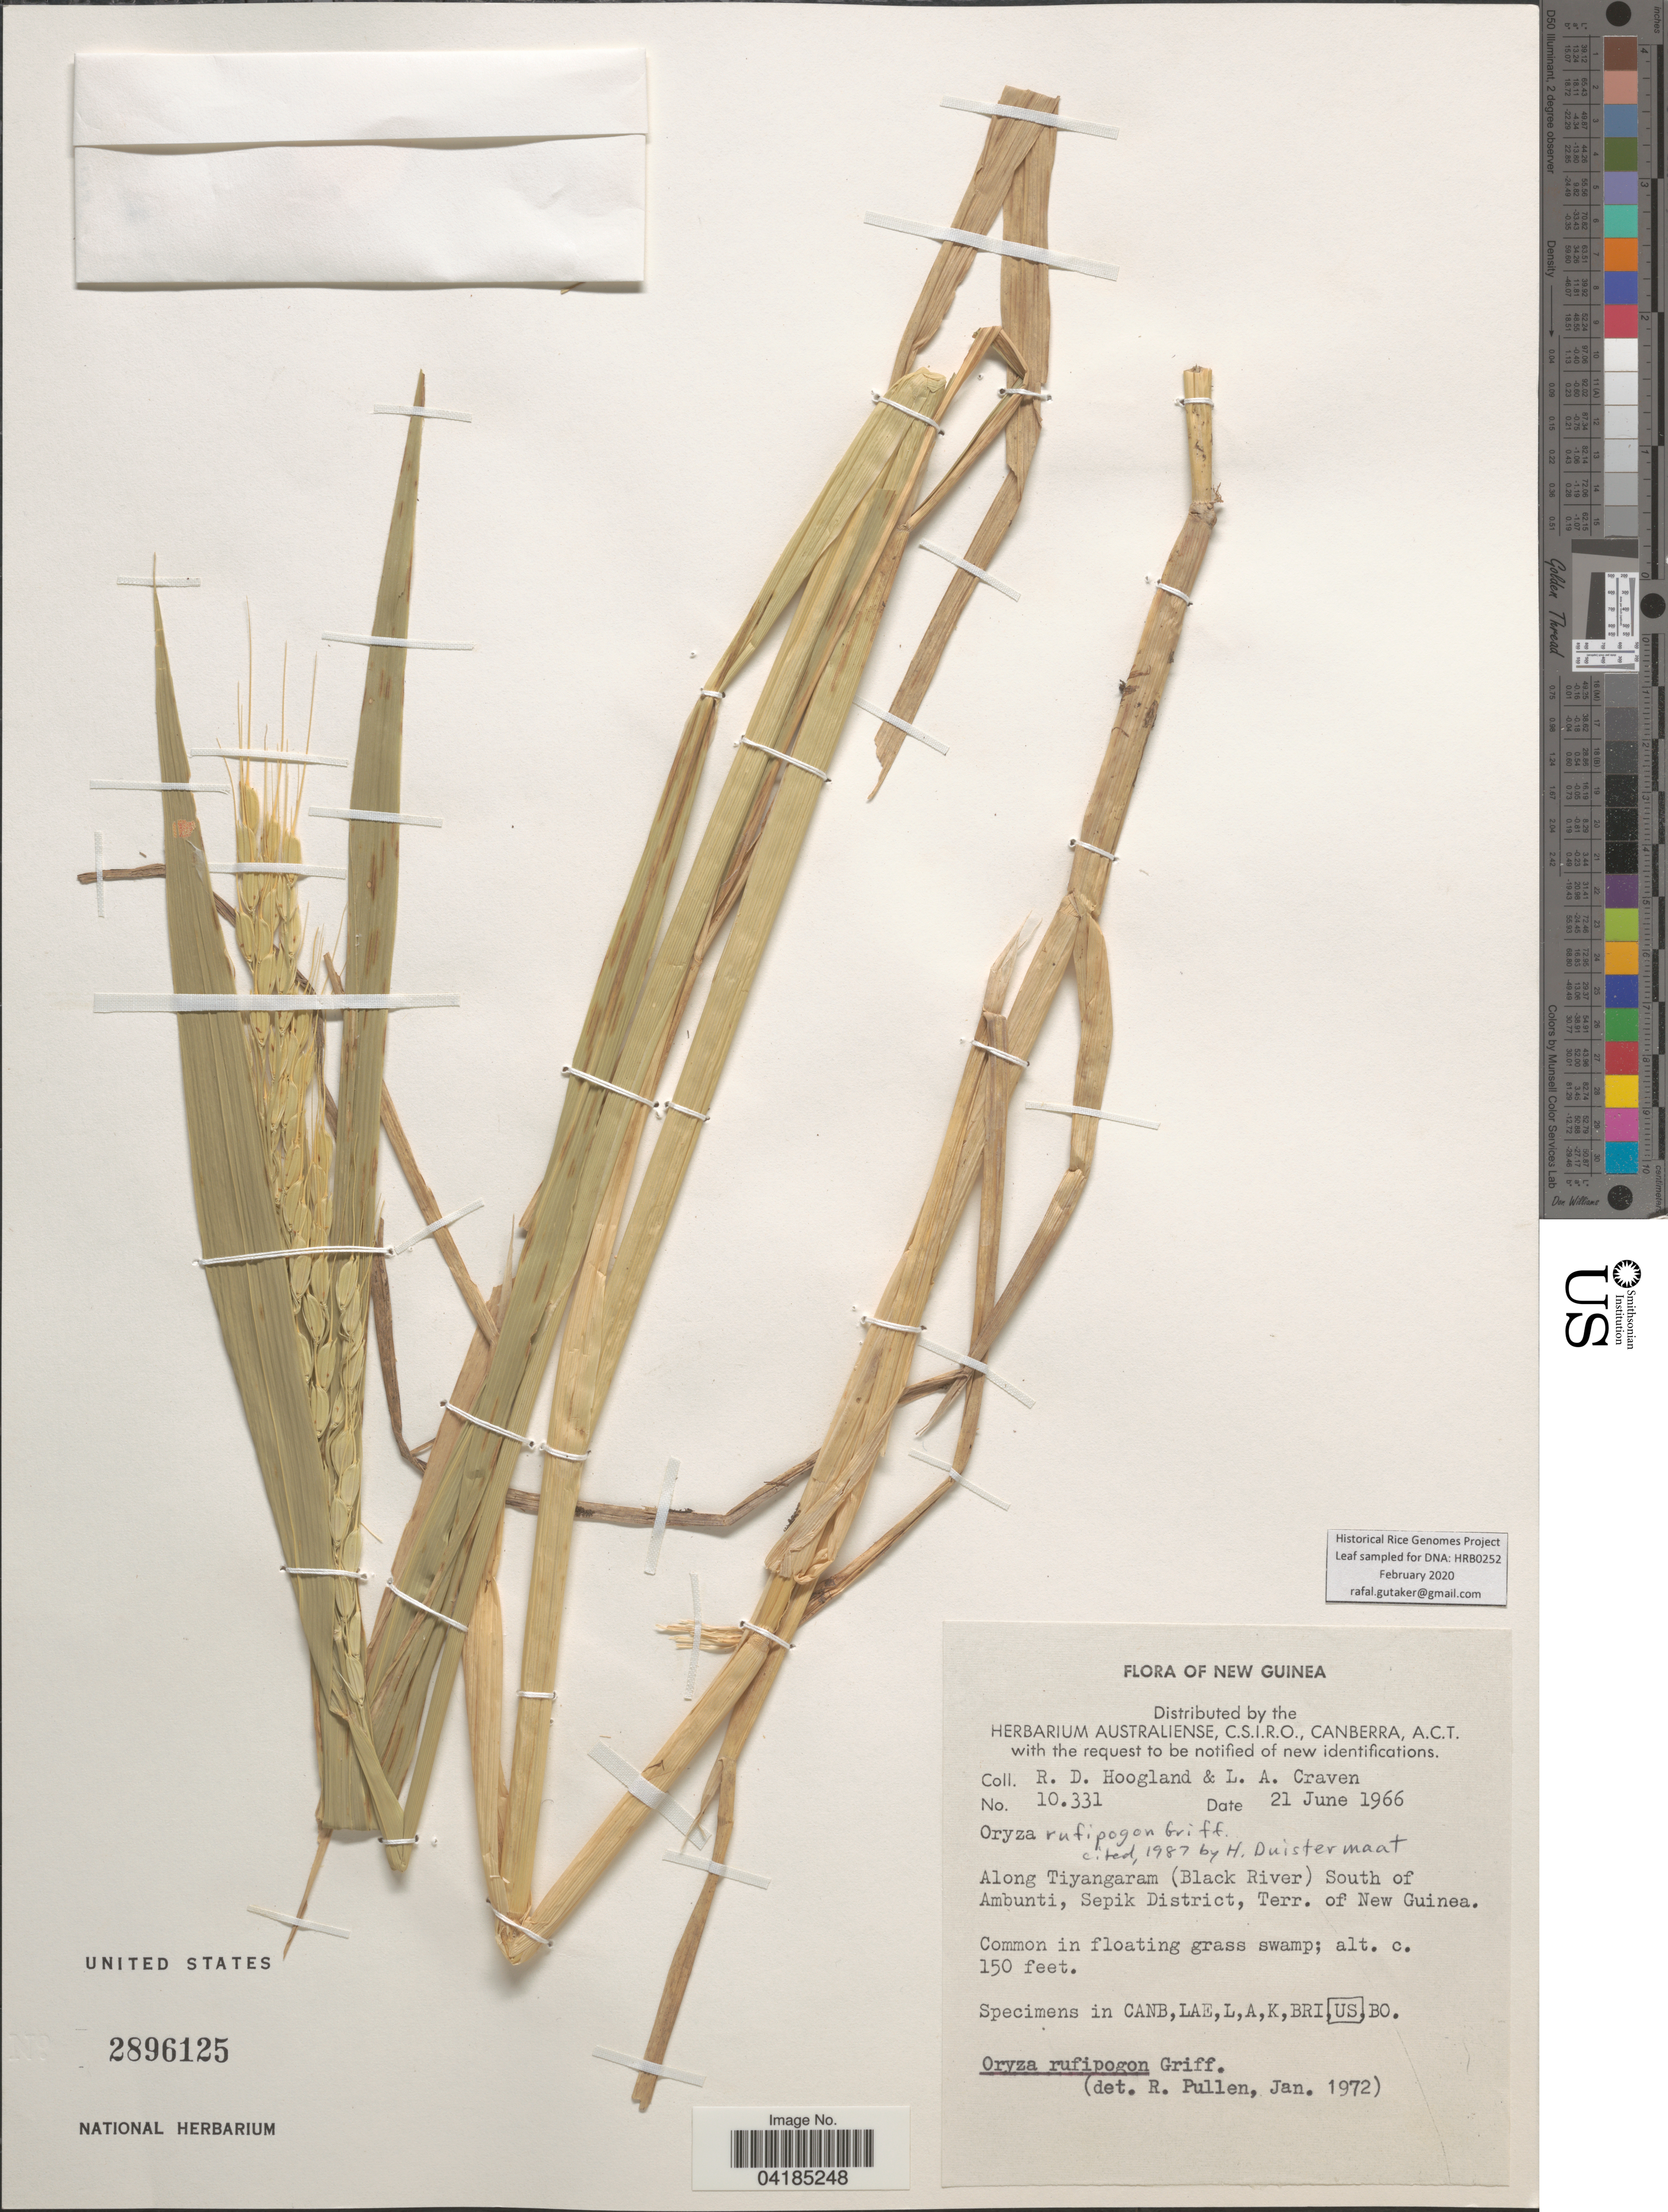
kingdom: Plantae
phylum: Tracheophyta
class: Liliopsida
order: Poales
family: Poaceae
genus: Oryza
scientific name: Oryza rufipogon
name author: Griffith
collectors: R. D. Hoogland & L. A. Craven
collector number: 10331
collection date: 1966-06-21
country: Papua New Guinea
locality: Along Tiyangaram (Black River) South of Ambunti, Sepik District, Terr. of New Guinea.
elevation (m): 46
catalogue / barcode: US 2896125